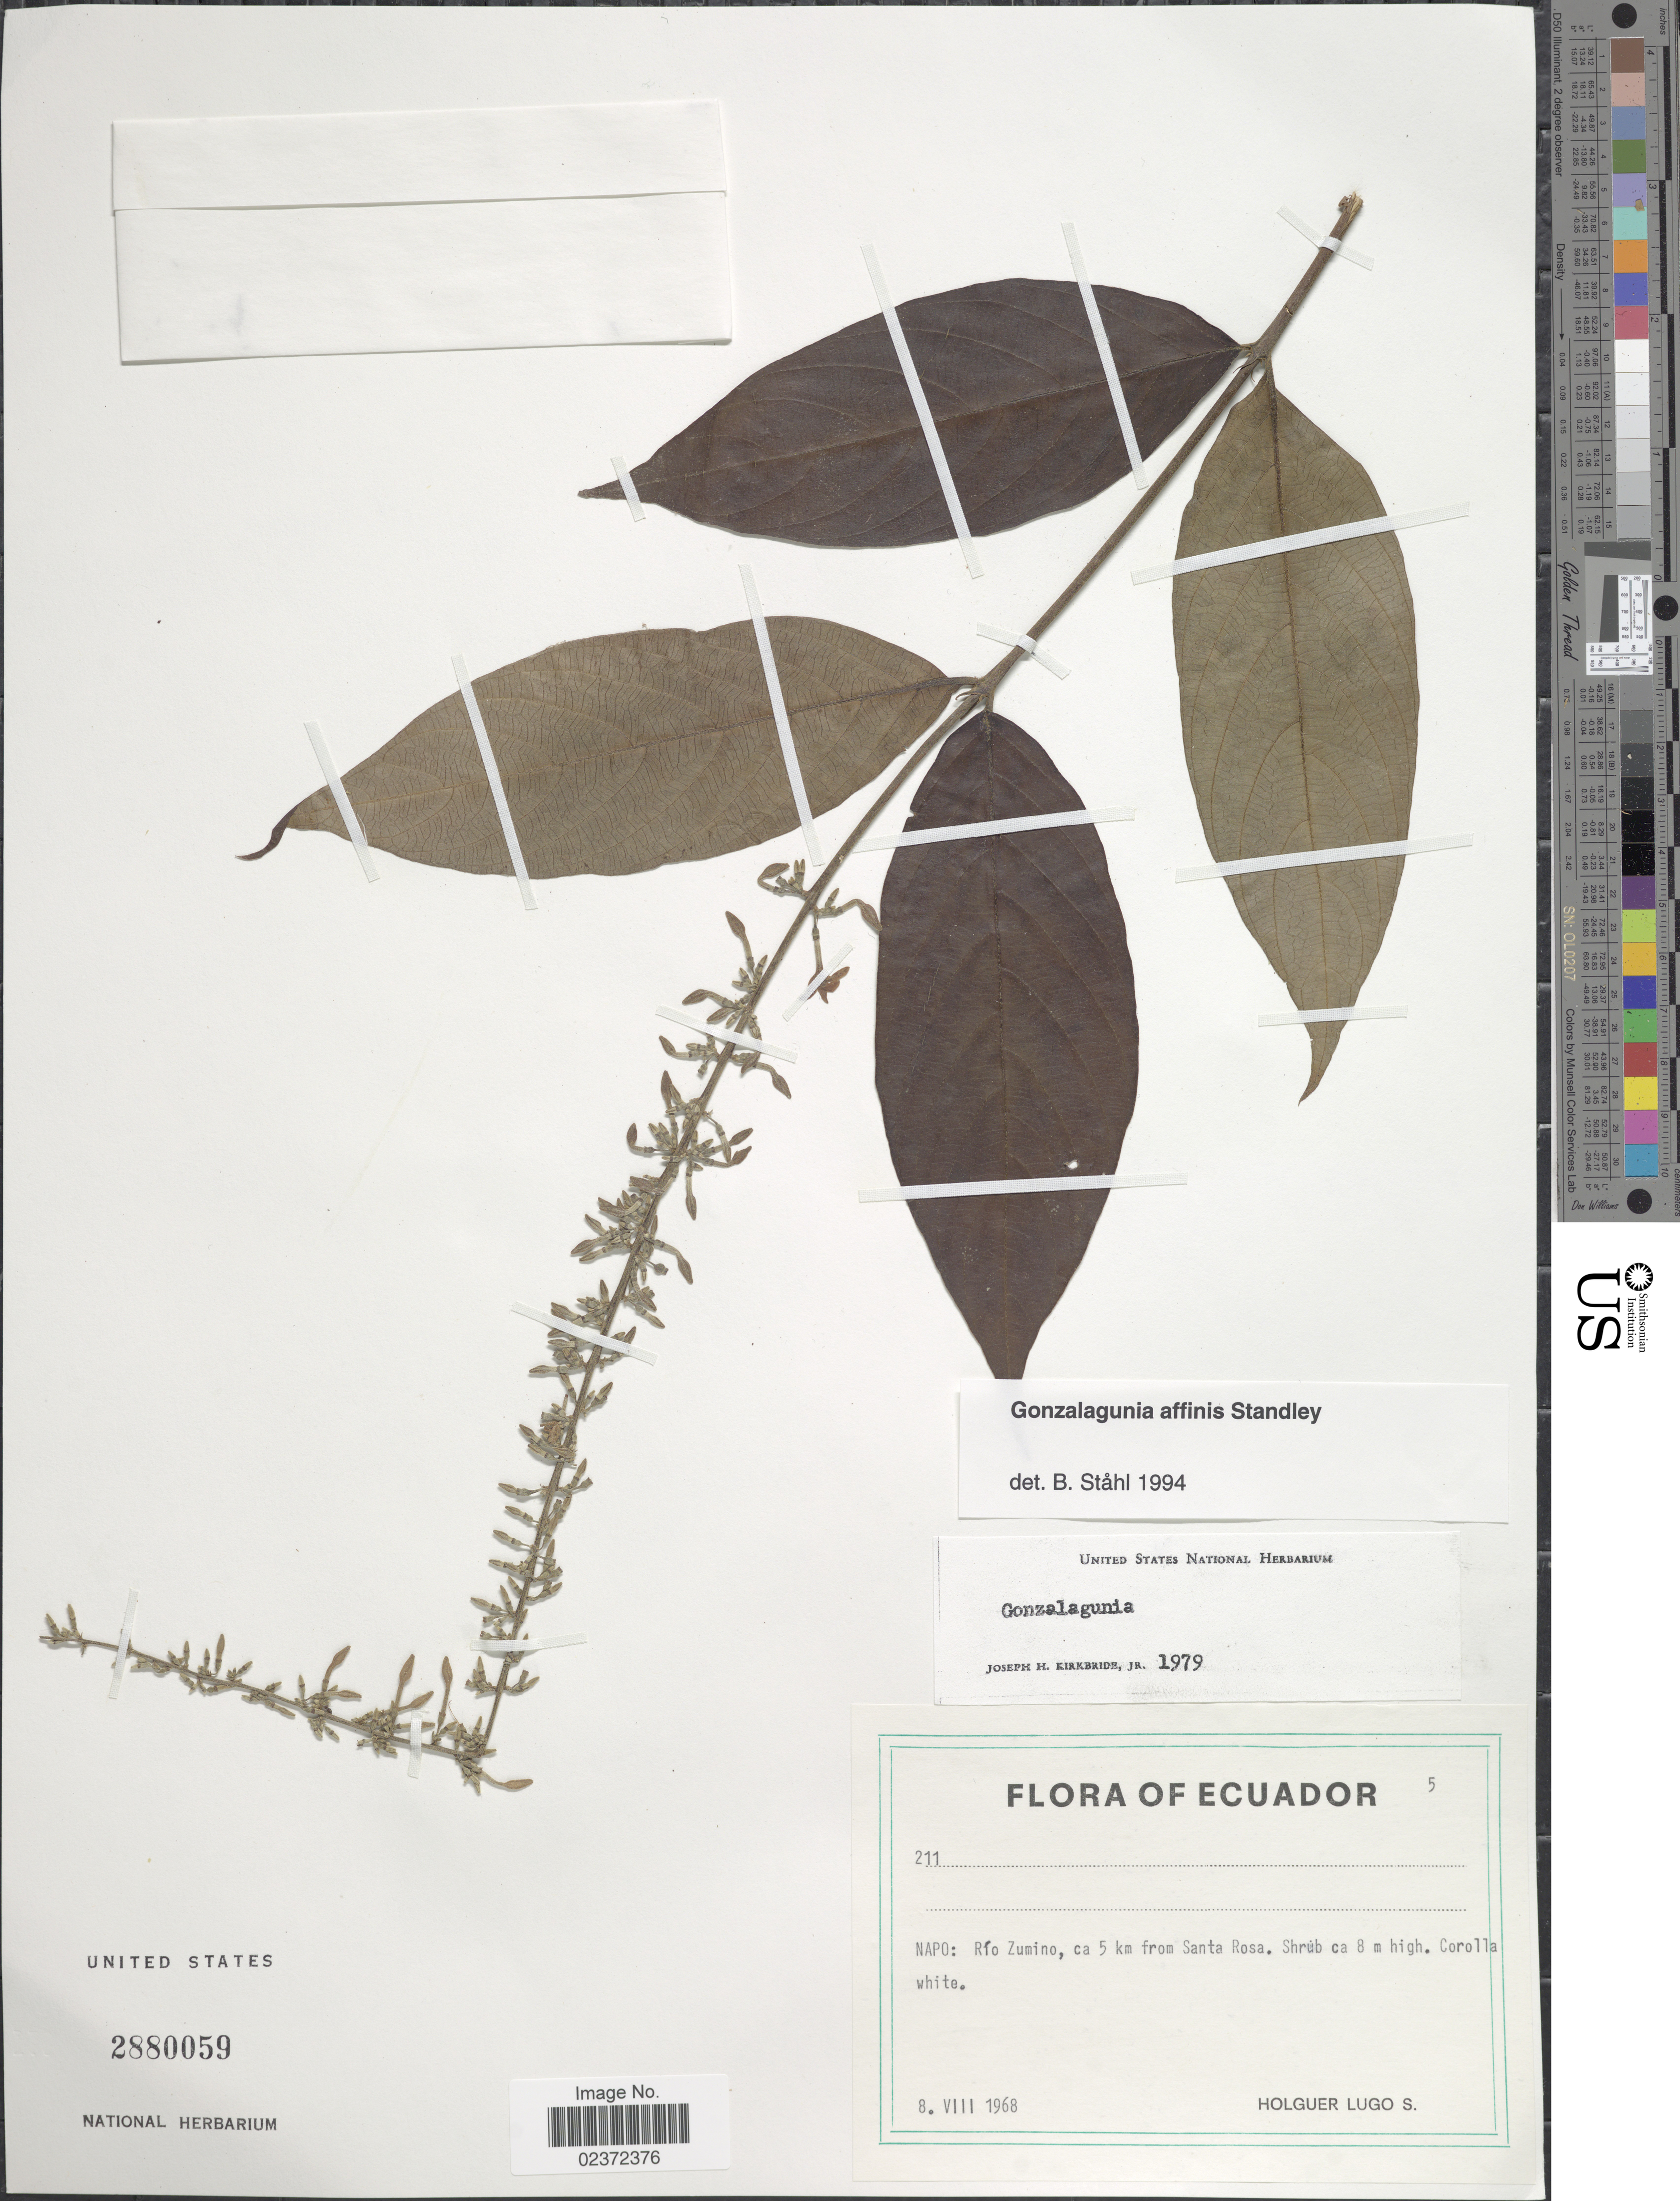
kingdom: Plantae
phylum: Tracheophyta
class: Magnoliopsida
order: Gentianales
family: Rubiaceae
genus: Gonzalagunia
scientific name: Gonzalagunia affinis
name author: Standl. ex Steyerm.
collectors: H. Lugo S.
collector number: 211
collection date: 1968-08-08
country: Ecuador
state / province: Napo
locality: Río Zumino, ca 5 km from Santa Rosa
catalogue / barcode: US 2880059